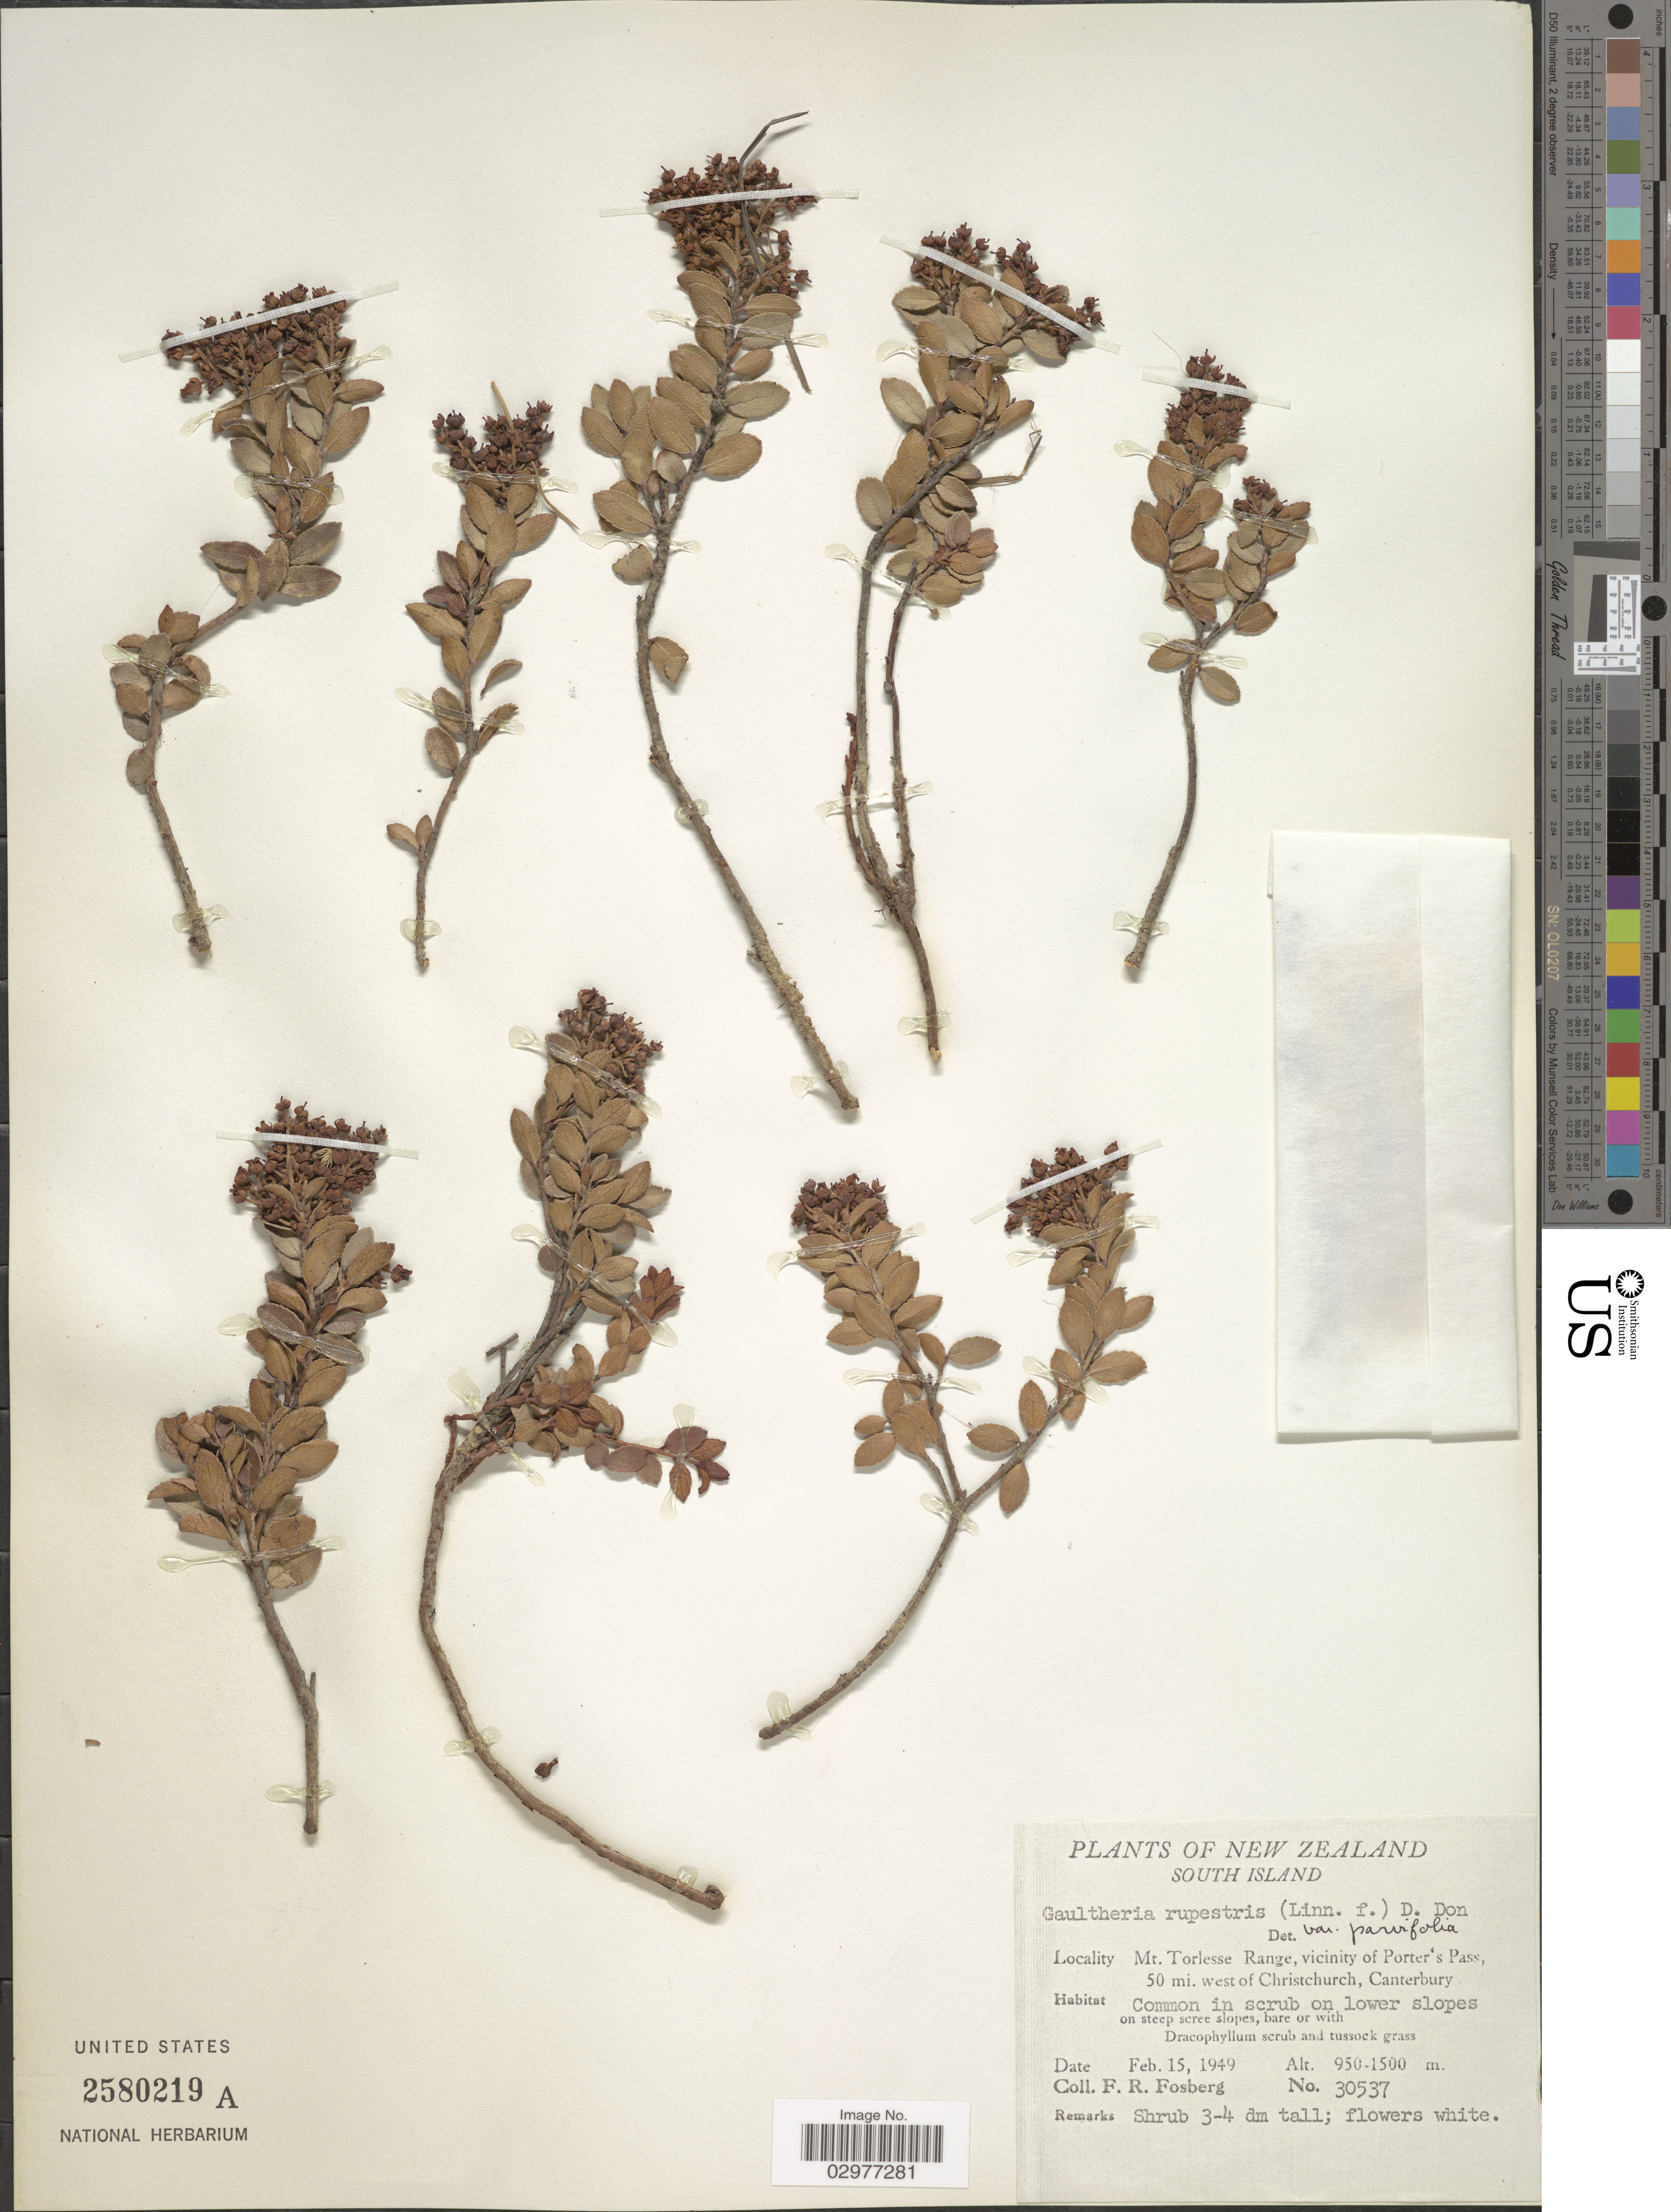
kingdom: Plantae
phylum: Tracheophyta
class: Magnoliopsida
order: Ericales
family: Ericaceae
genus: Gaultheria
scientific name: Gaultheria rupestris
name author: (L. f.) R. Br.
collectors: F. R. Fosberg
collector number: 30537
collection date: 1949-02-15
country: New Zealand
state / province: Canterbury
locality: Mt. Torlesse Range, vicinity of Porter's Pass, 50 mi. west of Christchurch.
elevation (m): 950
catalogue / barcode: US 2580219A